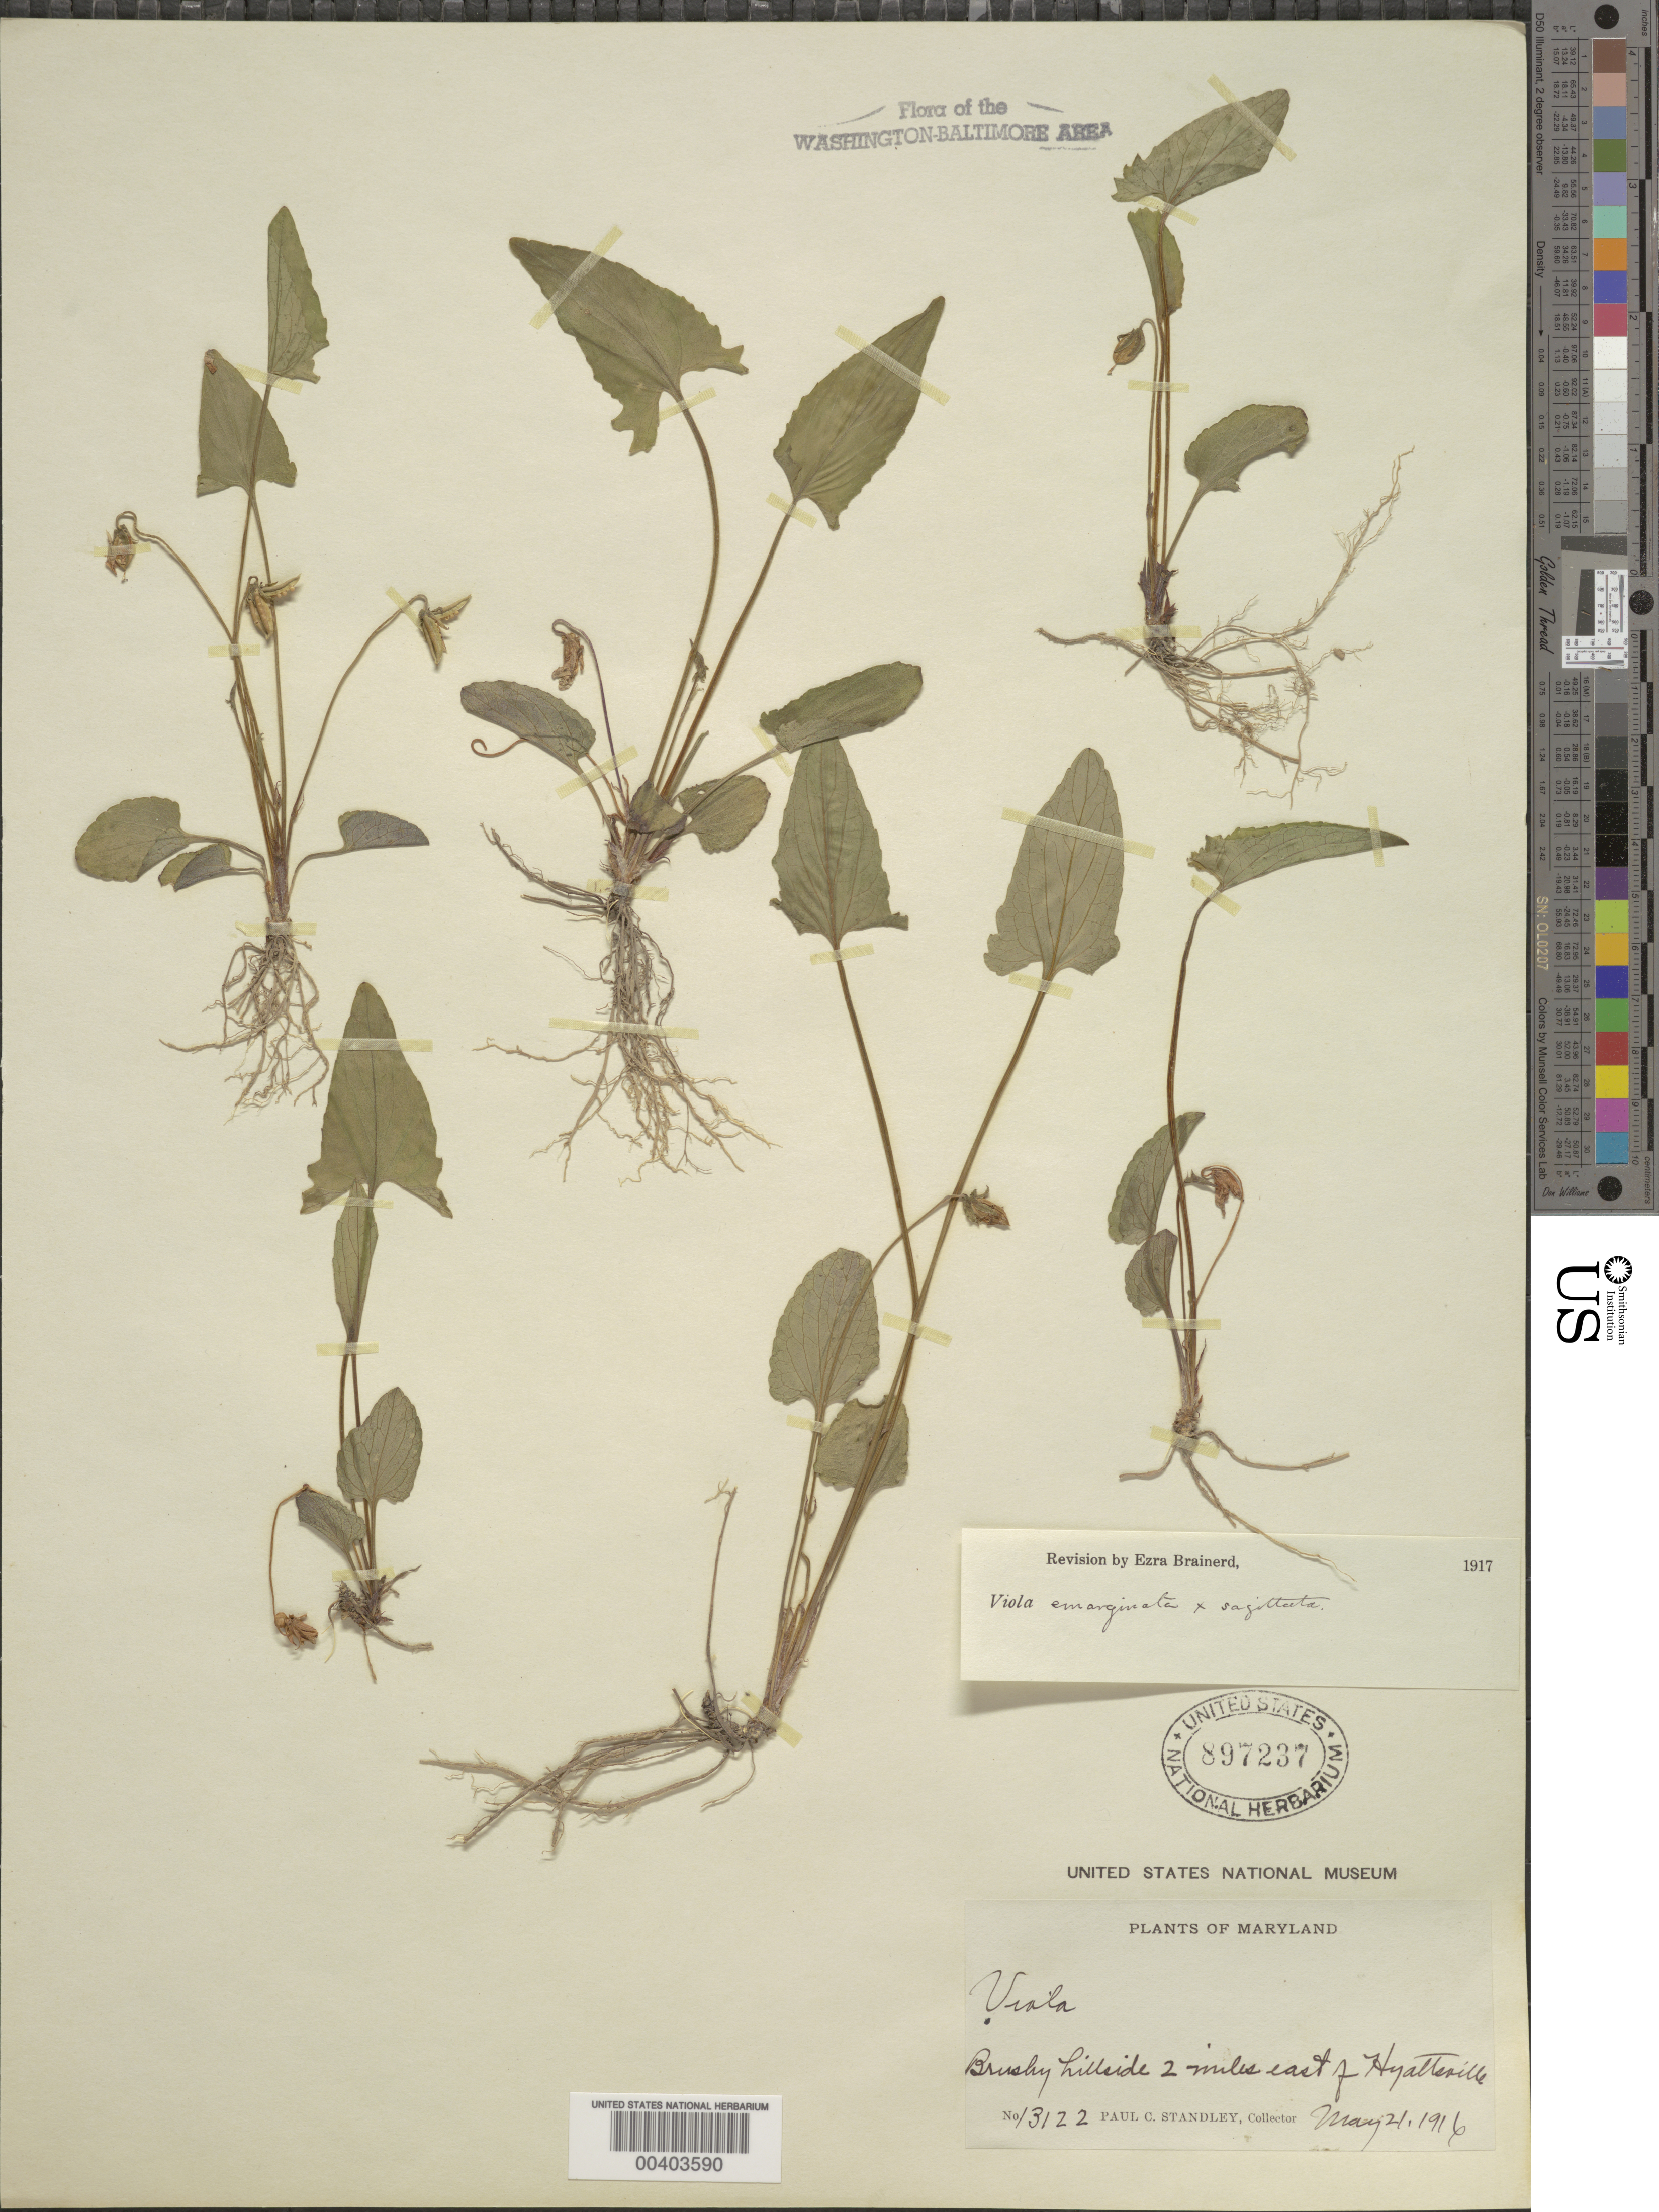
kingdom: Plantae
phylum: Tracheophyta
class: Magnoliopsida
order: Malpighiales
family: Violaceae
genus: Viola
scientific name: Viola sagittata var. sagittata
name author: Aiton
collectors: P. C. Standley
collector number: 13122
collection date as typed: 21 May 1916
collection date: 1916-05-21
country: United States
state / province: Maryland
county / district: Prince George's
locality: East of Hyattsville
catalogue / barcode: US 897237